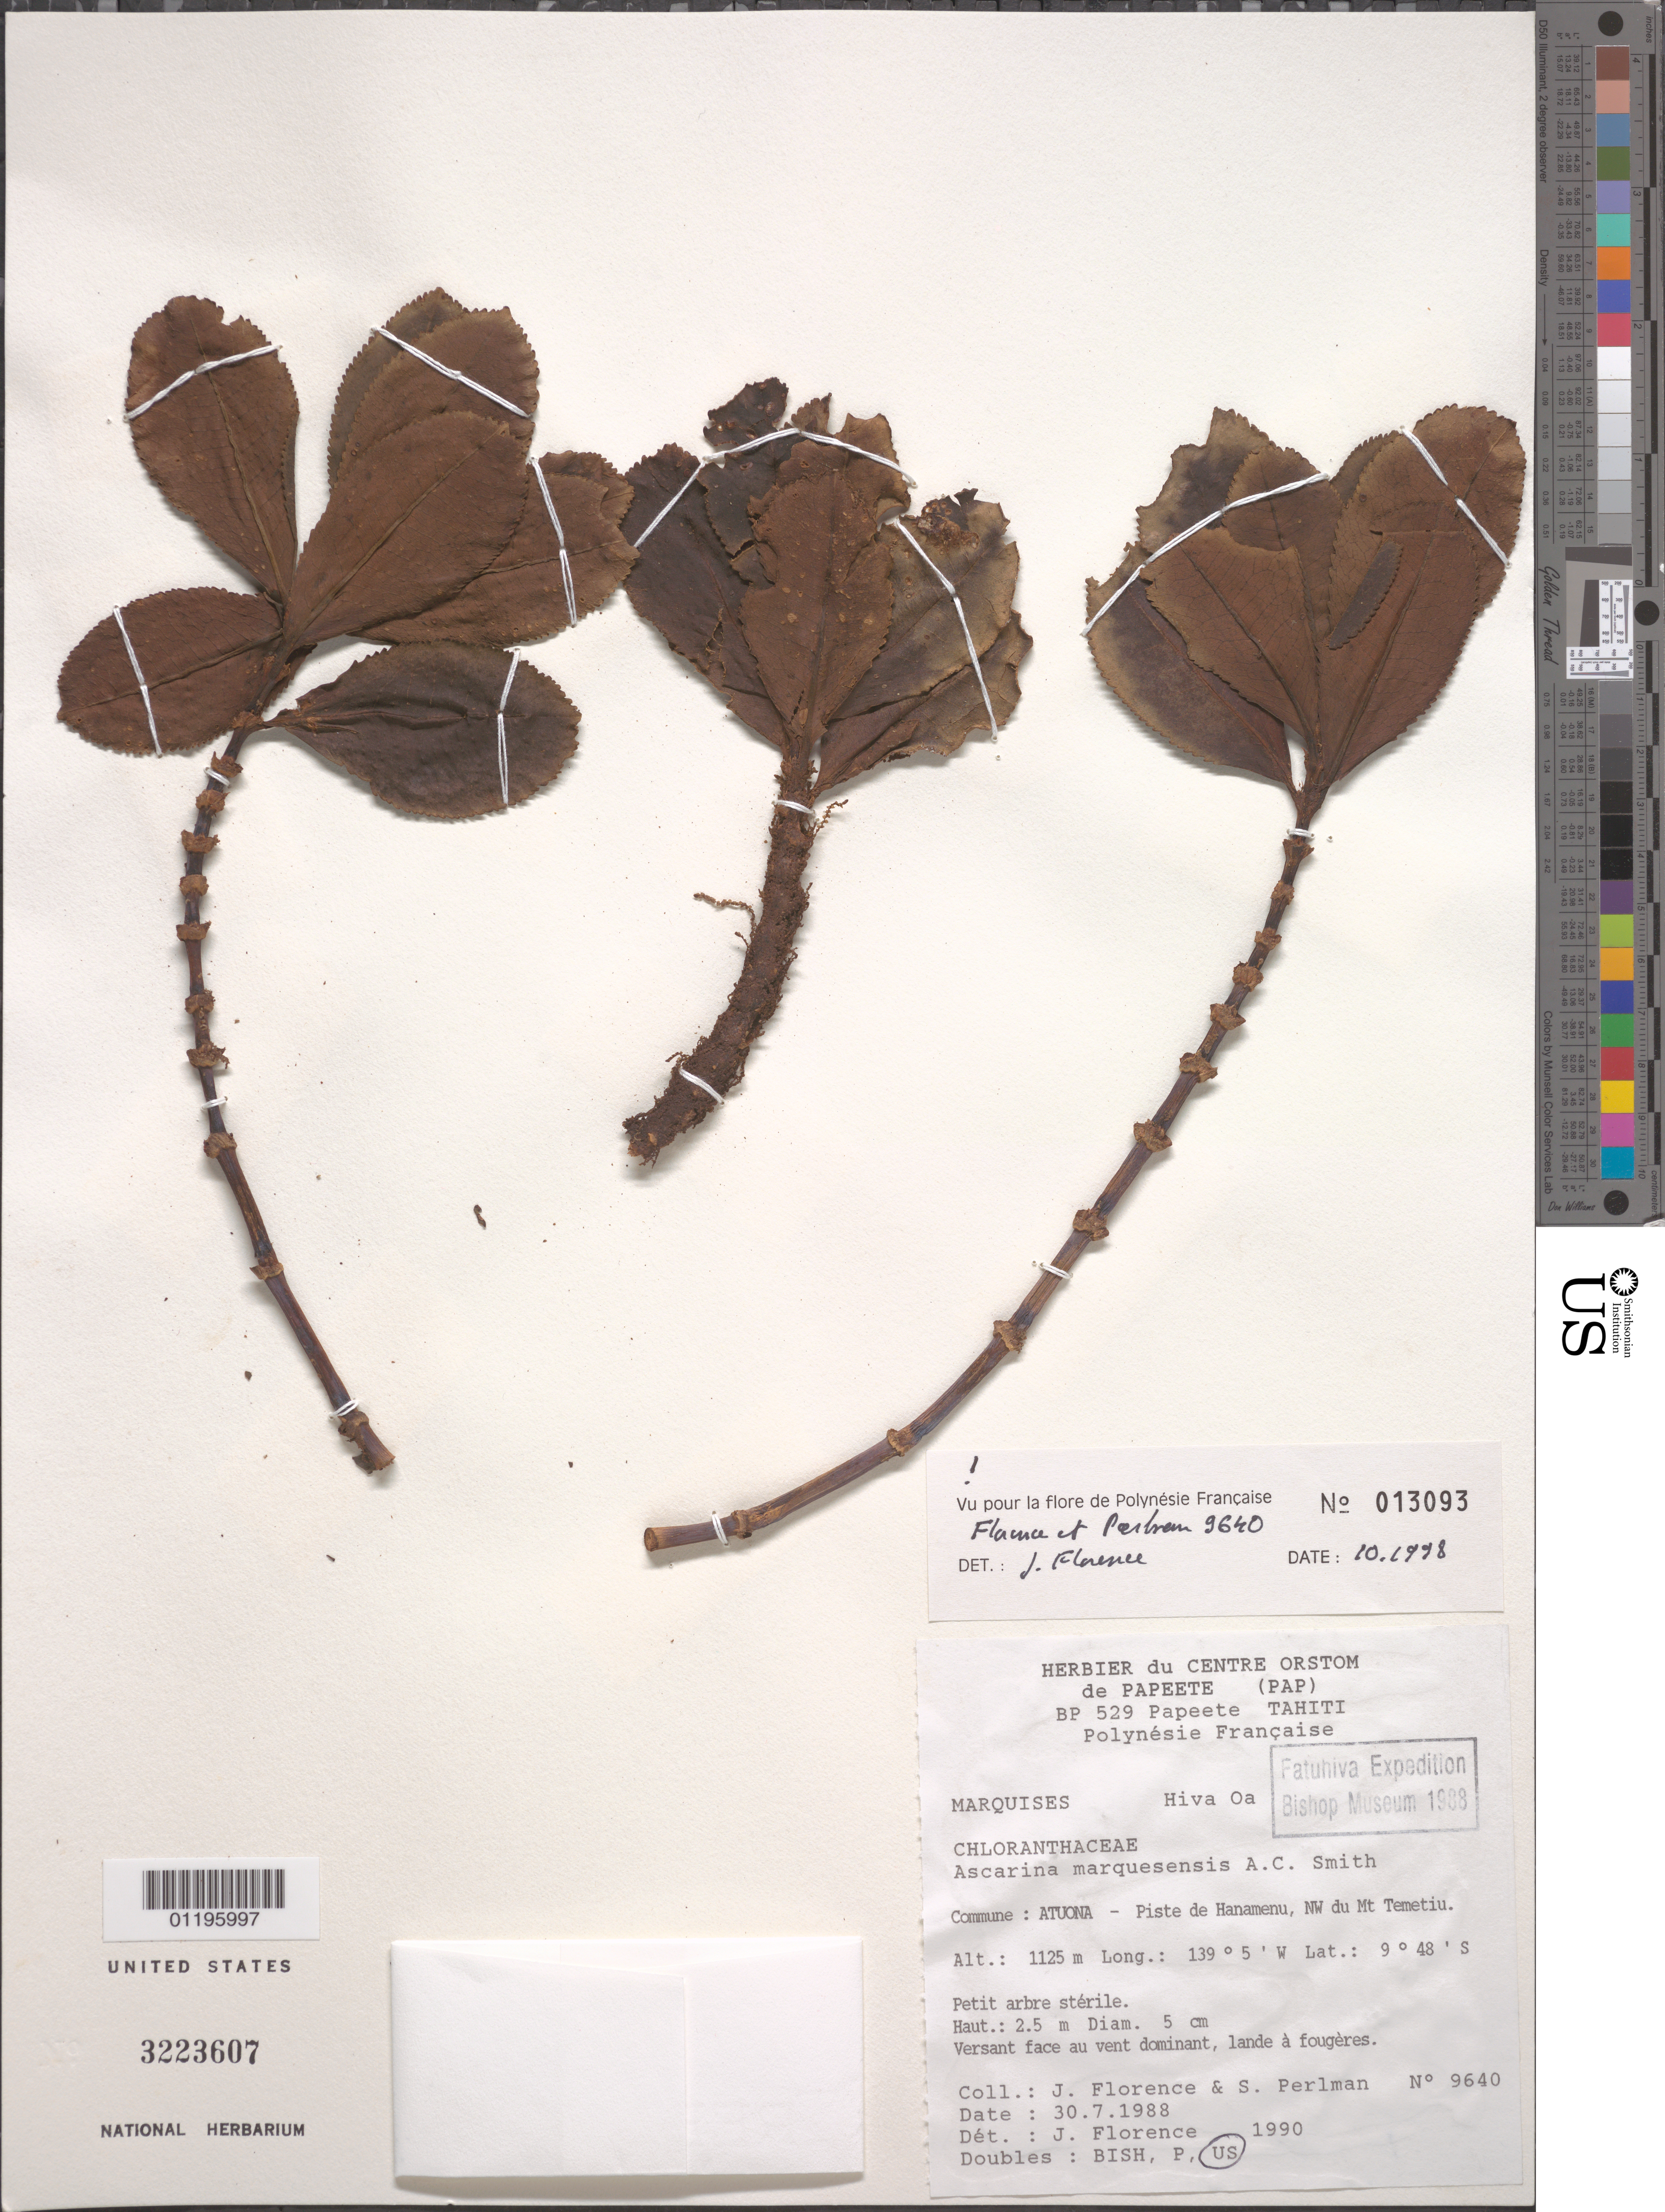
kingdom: Plantae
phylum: Tracheophyta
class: Magnoliopsida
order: Chloranthales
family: Chloranthaceae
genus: Ascarina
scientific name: Ascarina marquesensis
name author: A.C. Sm.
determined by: Florence, J.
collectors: J. Florence & S. P. Perlman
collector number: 9640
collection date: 1988-07-30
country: French Polynesia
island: Hiva Oa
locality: Atuona, piste de Hanamenu, NW du Mt. Temetiu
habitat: Versant face au vent dominant, lande à fougères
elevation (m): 1125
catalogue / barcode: US 3223607